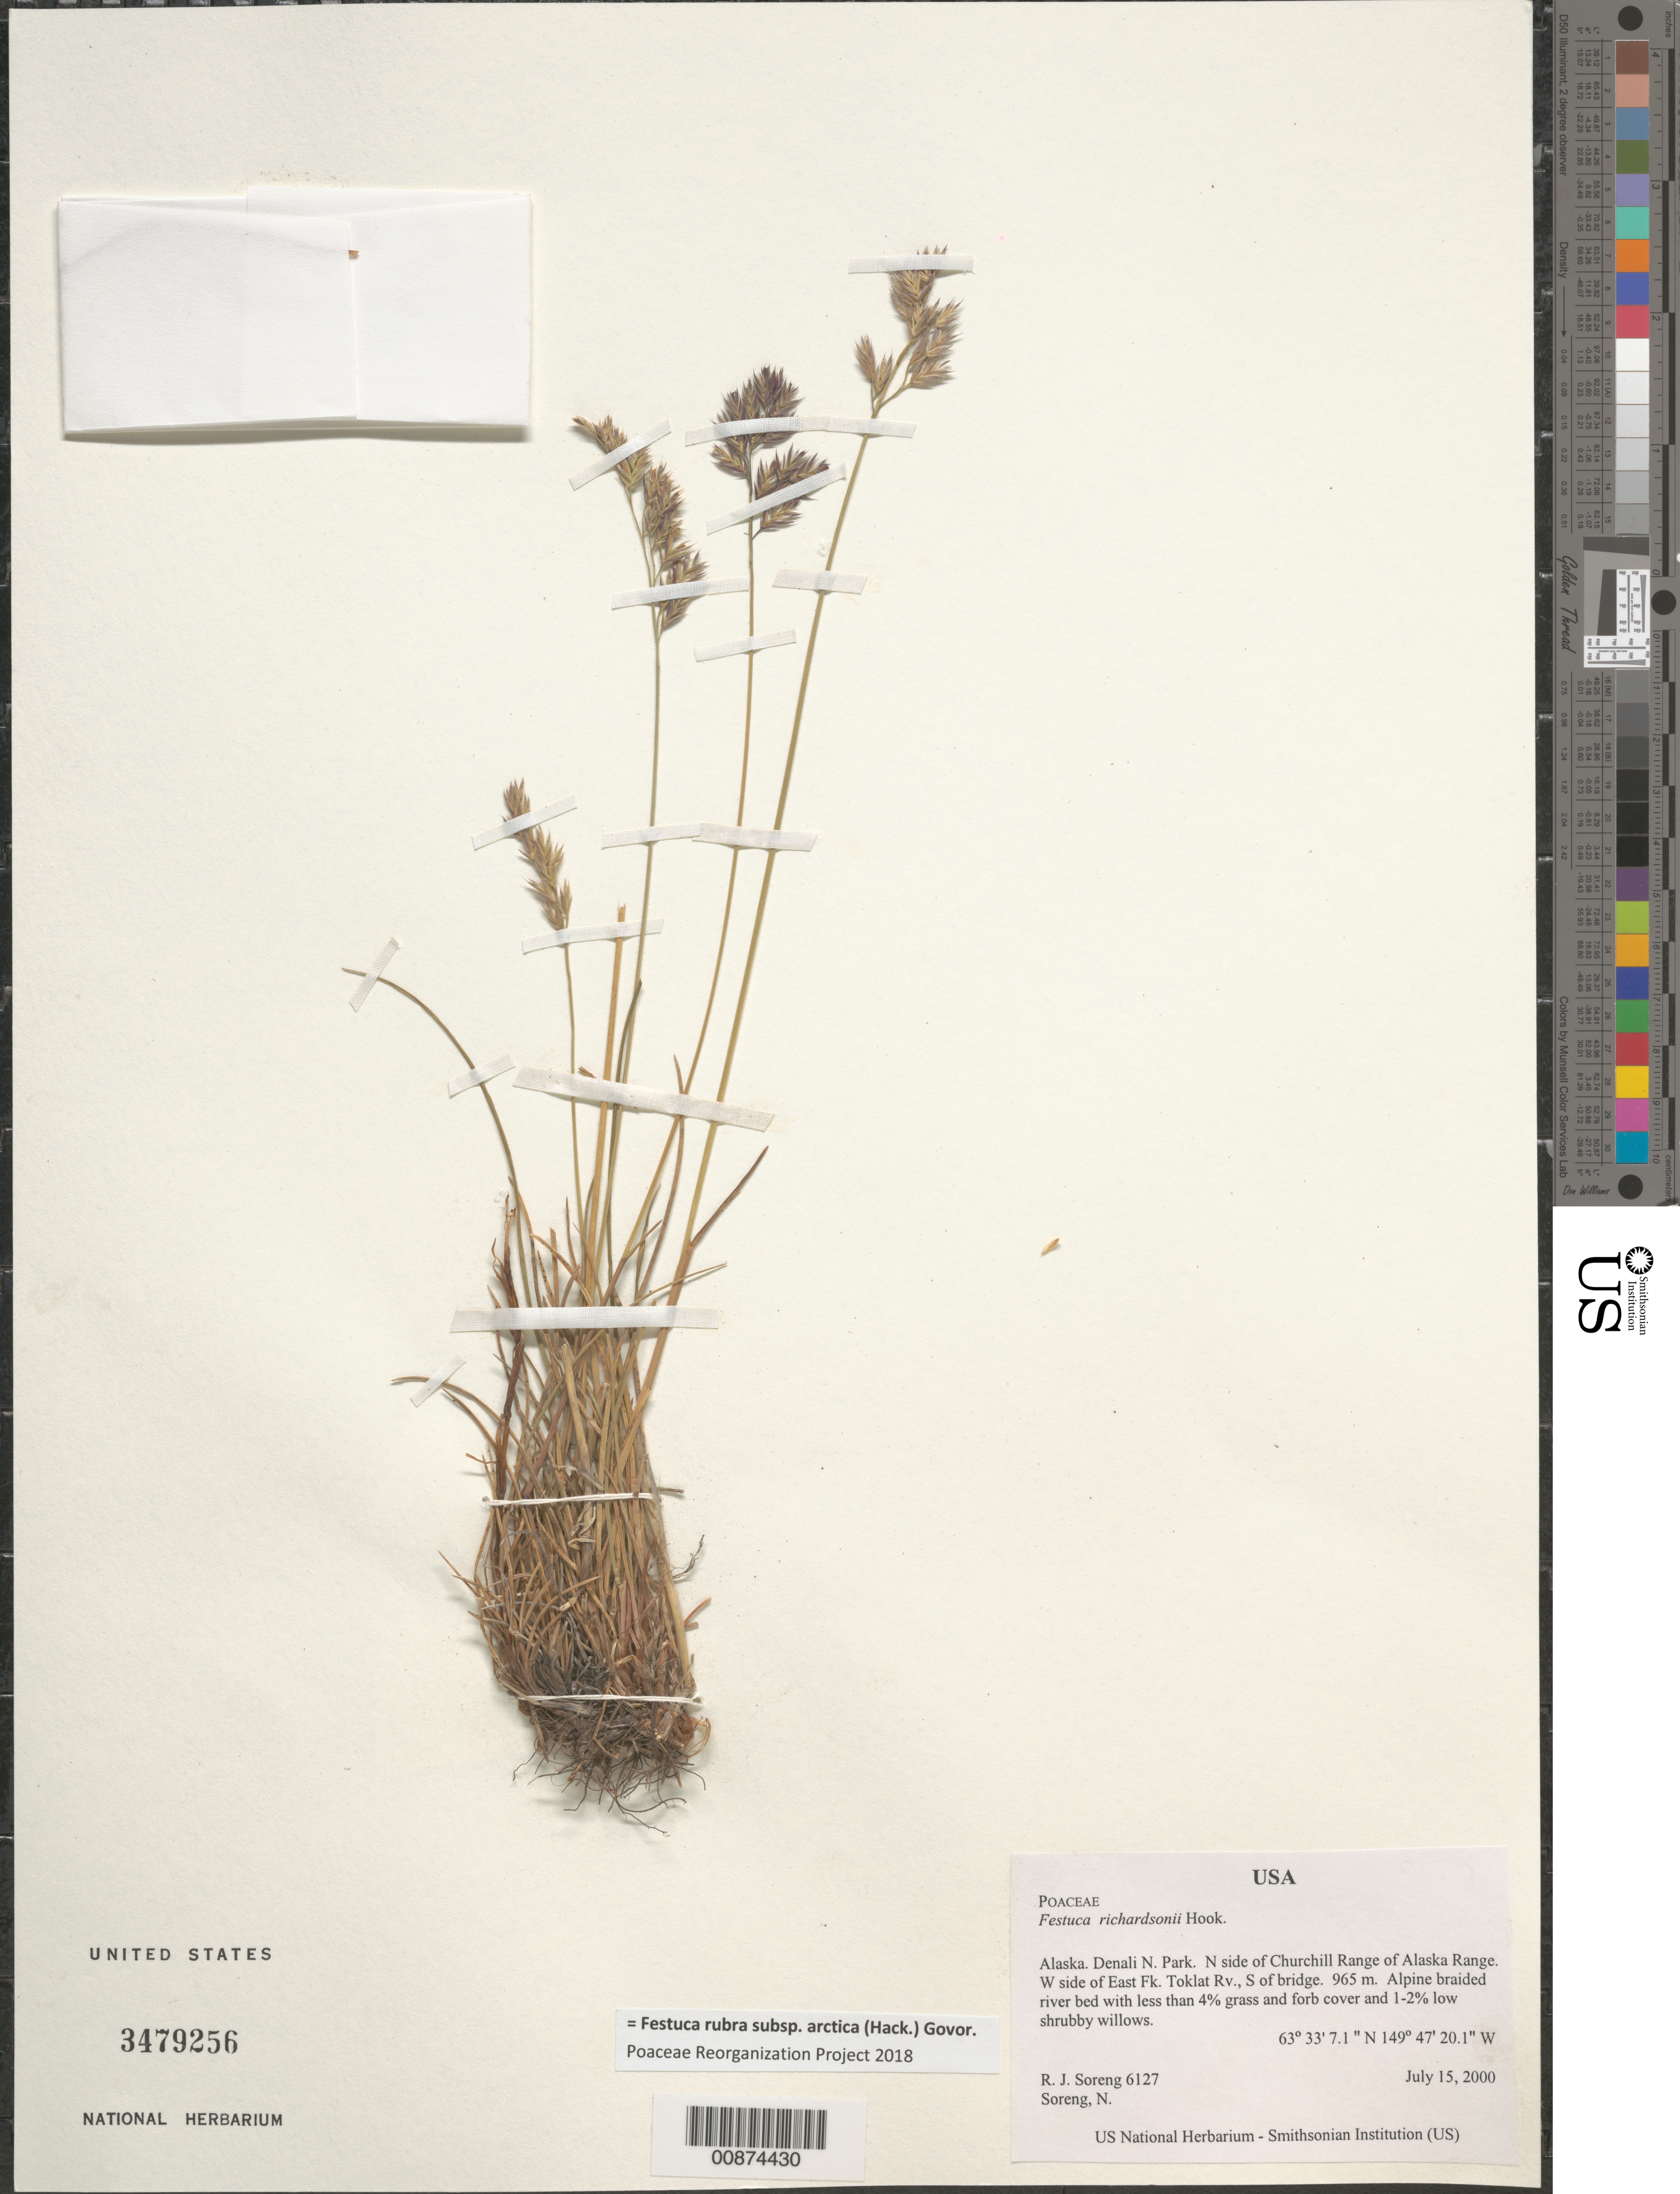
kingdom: Plantae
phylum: Tracheophyta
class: Liliopsida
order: Poales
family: Poaceae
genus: Festuca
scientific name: Festuca rubra subsp. arctica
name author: (Hack.) Govor.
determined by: Poaceae Reorganization Project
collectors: R. J. Soreng & N. L. Soreng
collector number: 6127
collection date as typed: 15 Jul 2000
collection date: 2000-07-15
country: United States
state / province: Alaska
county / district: Denali N. Park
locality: N side of Churchill Range of Alaska Range. W side of East Fk. Toklat Rv., S of bridge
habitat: Alpine braided river bed with less than 4% grass and forb cover and 1-2% low shruby willows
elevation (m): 965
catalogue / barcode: US 3479256